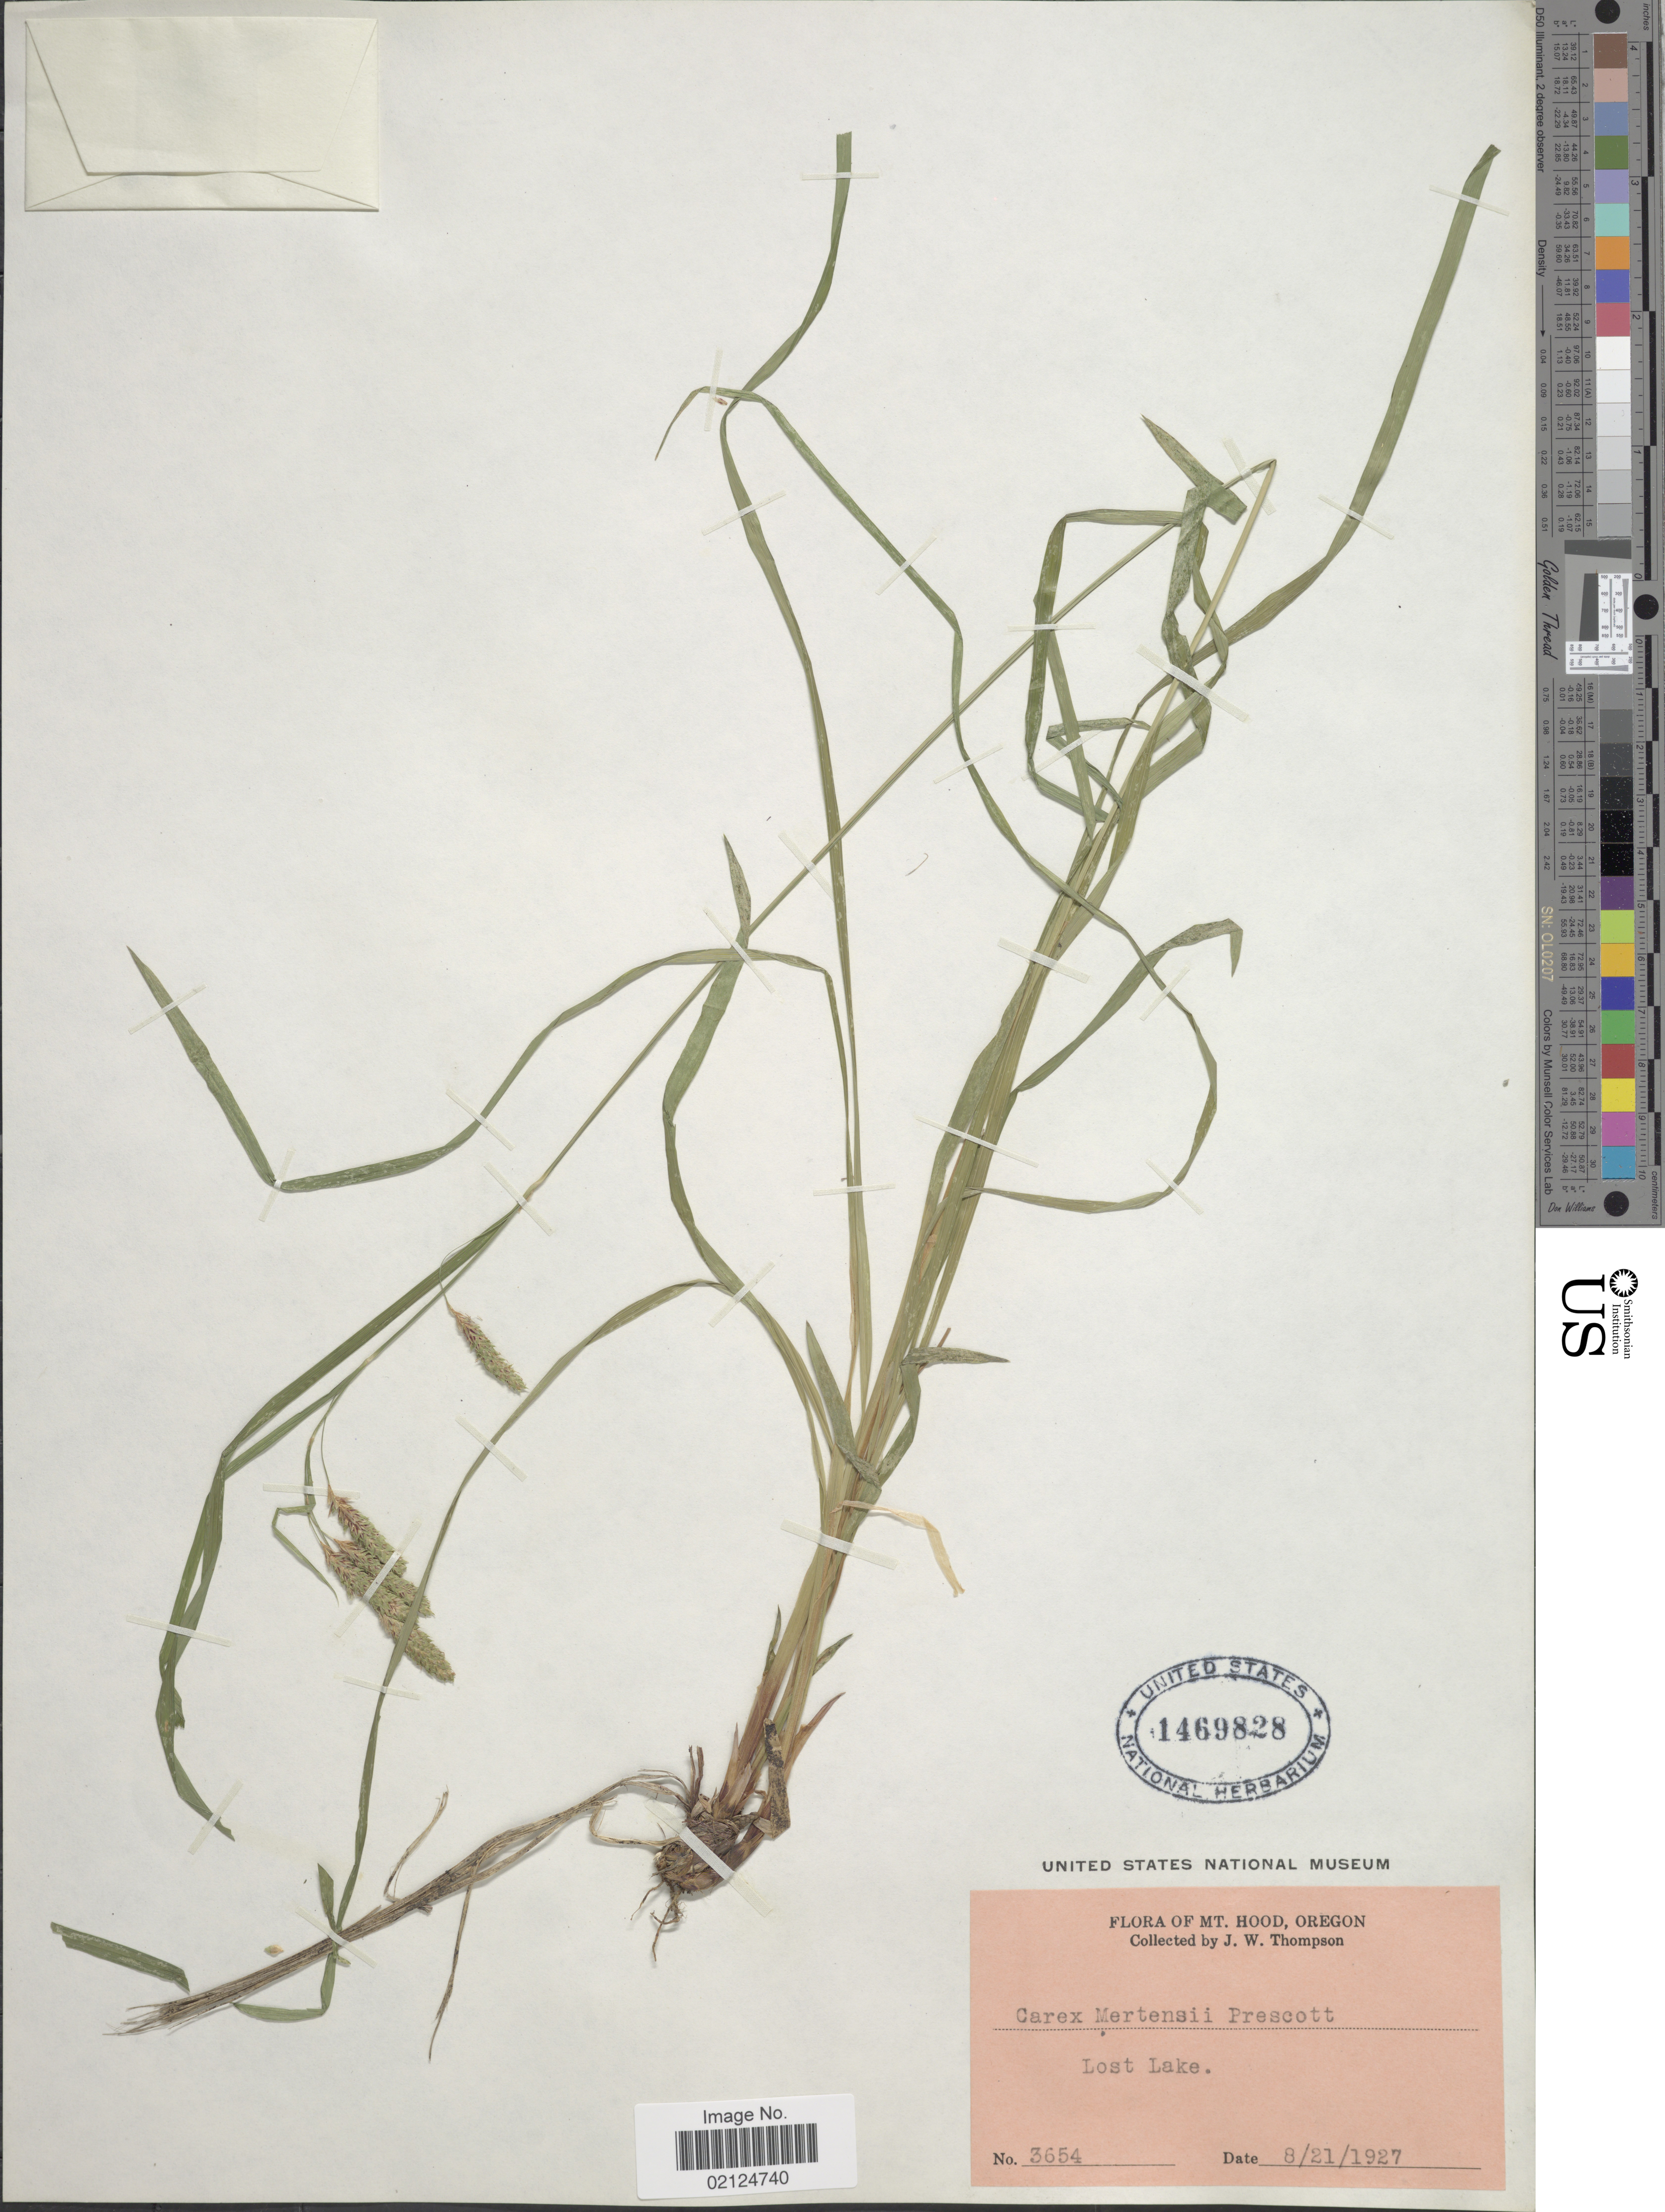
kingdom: Plantae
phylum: Tracheophyta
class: Liliopsida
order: Poales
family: Cyperaceae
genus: Carex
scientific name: Carex mertensii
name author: J.D. Prescott ex Bong.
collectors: J. W. Thompson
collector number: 3654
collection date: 1927-08-21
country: United States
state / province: Oregon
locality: Mt. Hood, Lost Lake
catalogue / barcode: US 1469828